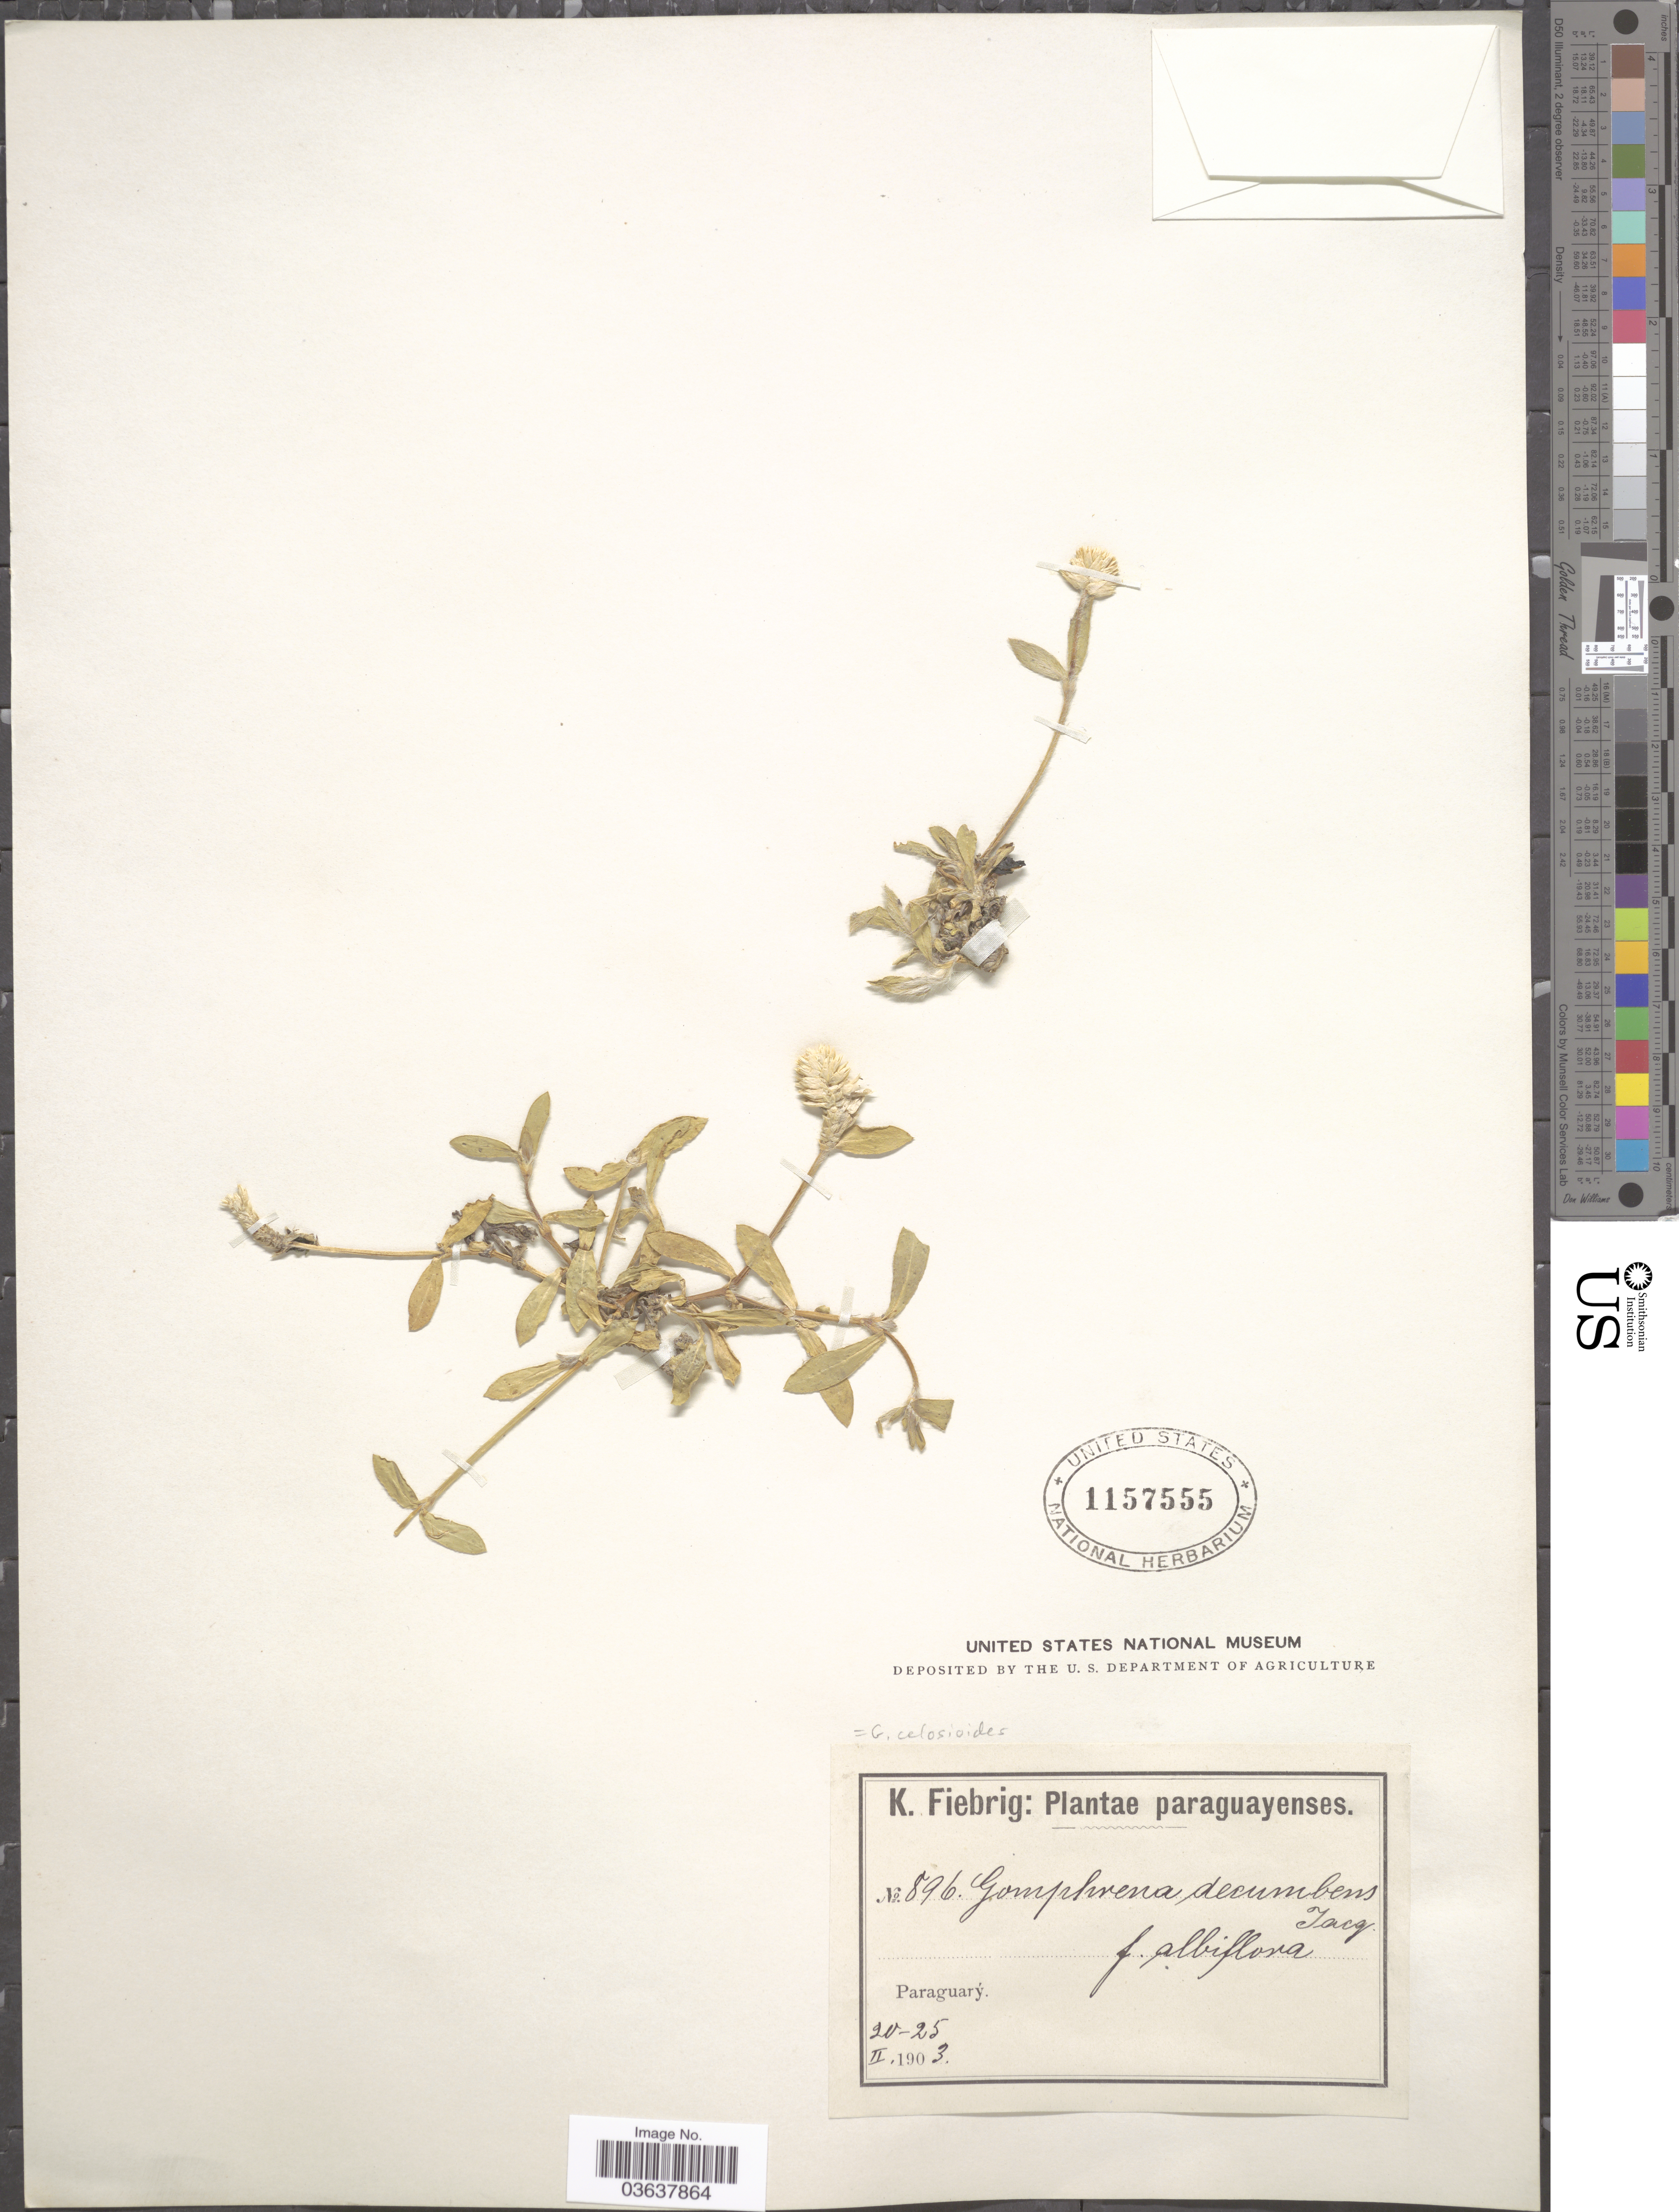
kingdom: Plantae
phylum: Tracheophyta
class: Magnoliopsida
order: Caryophyllales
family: Amaranthaceae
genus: Gomphrena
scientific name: Gomphrena celosioides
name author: Mart.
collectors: K. Fiebrig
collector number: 896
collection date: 1903-02-20/1903-02-25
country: Paraguay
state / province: Paraguari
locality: Paraguarý.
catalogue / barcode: US 1157555